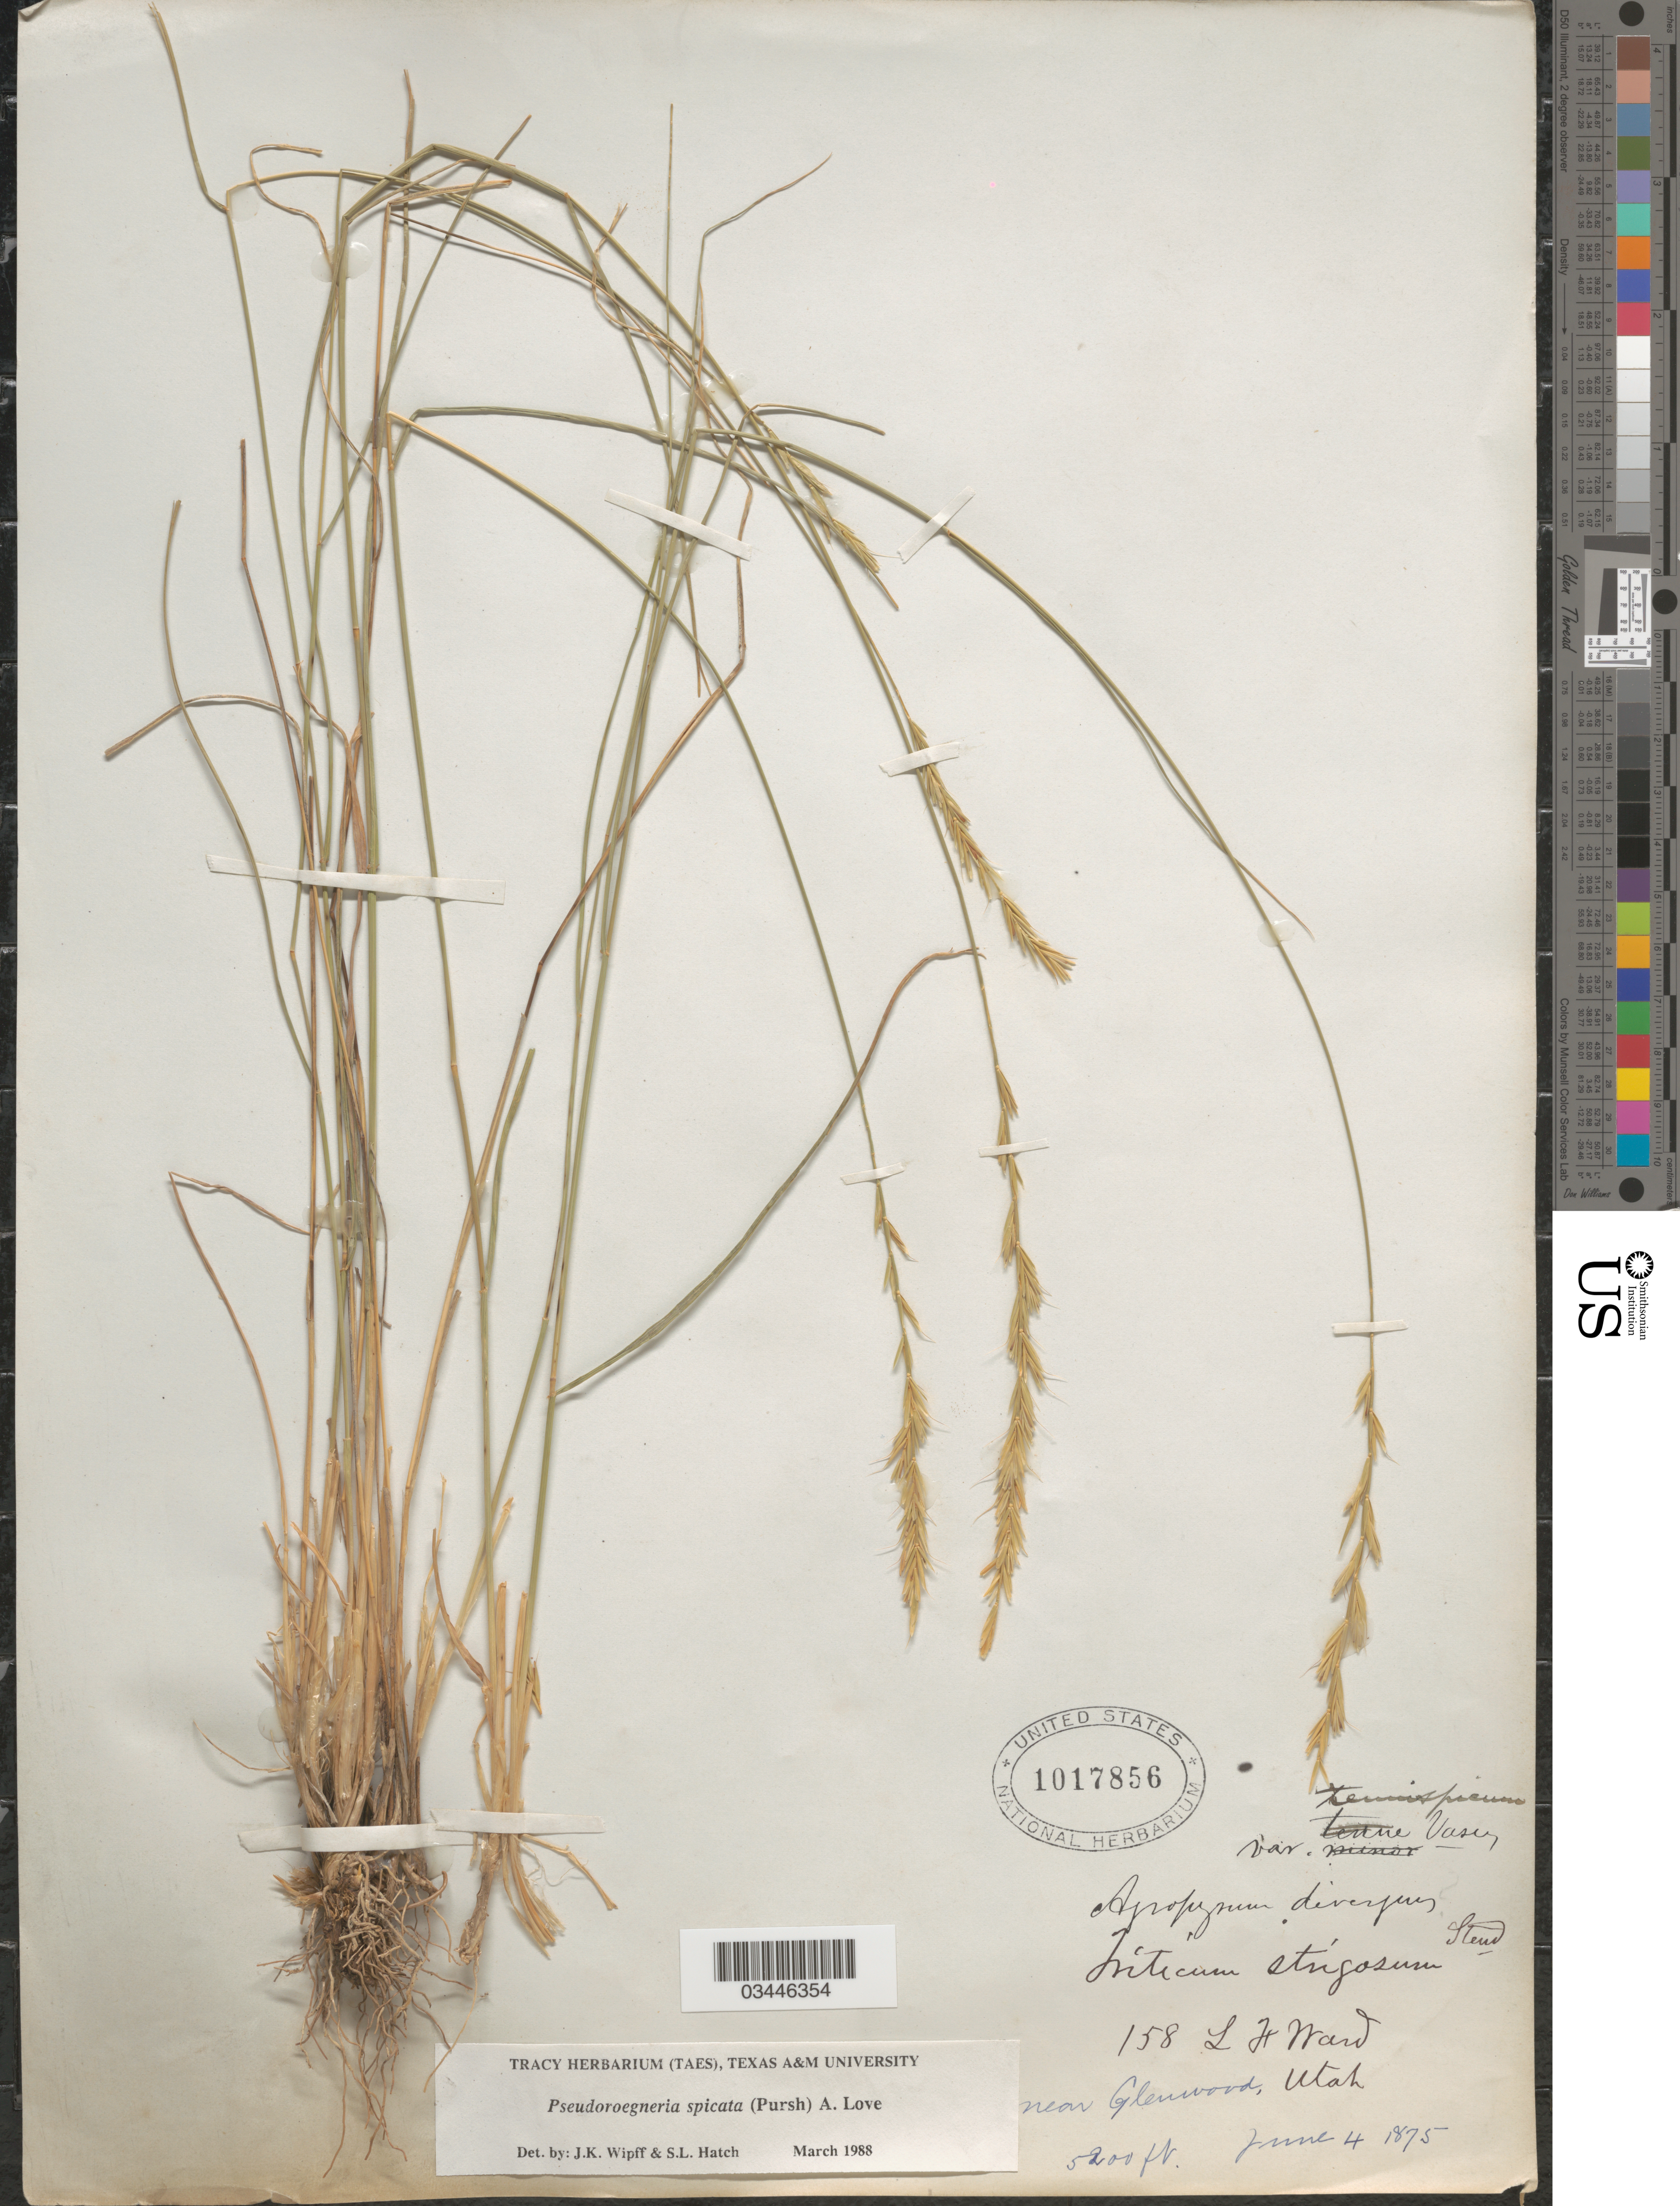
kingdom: Plantae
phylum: Tracheophyta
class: Liliopsida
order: Poales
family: Poaceae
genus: Pseudoroegneria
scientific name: Pseudoroegneria spicata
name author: (Pursh) Á. Löve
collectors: L. H. Ward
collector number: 158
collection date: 1875-06-04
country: United States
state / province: Utah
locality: Near Glenwood.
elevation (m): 1585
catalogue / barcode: US 1017856